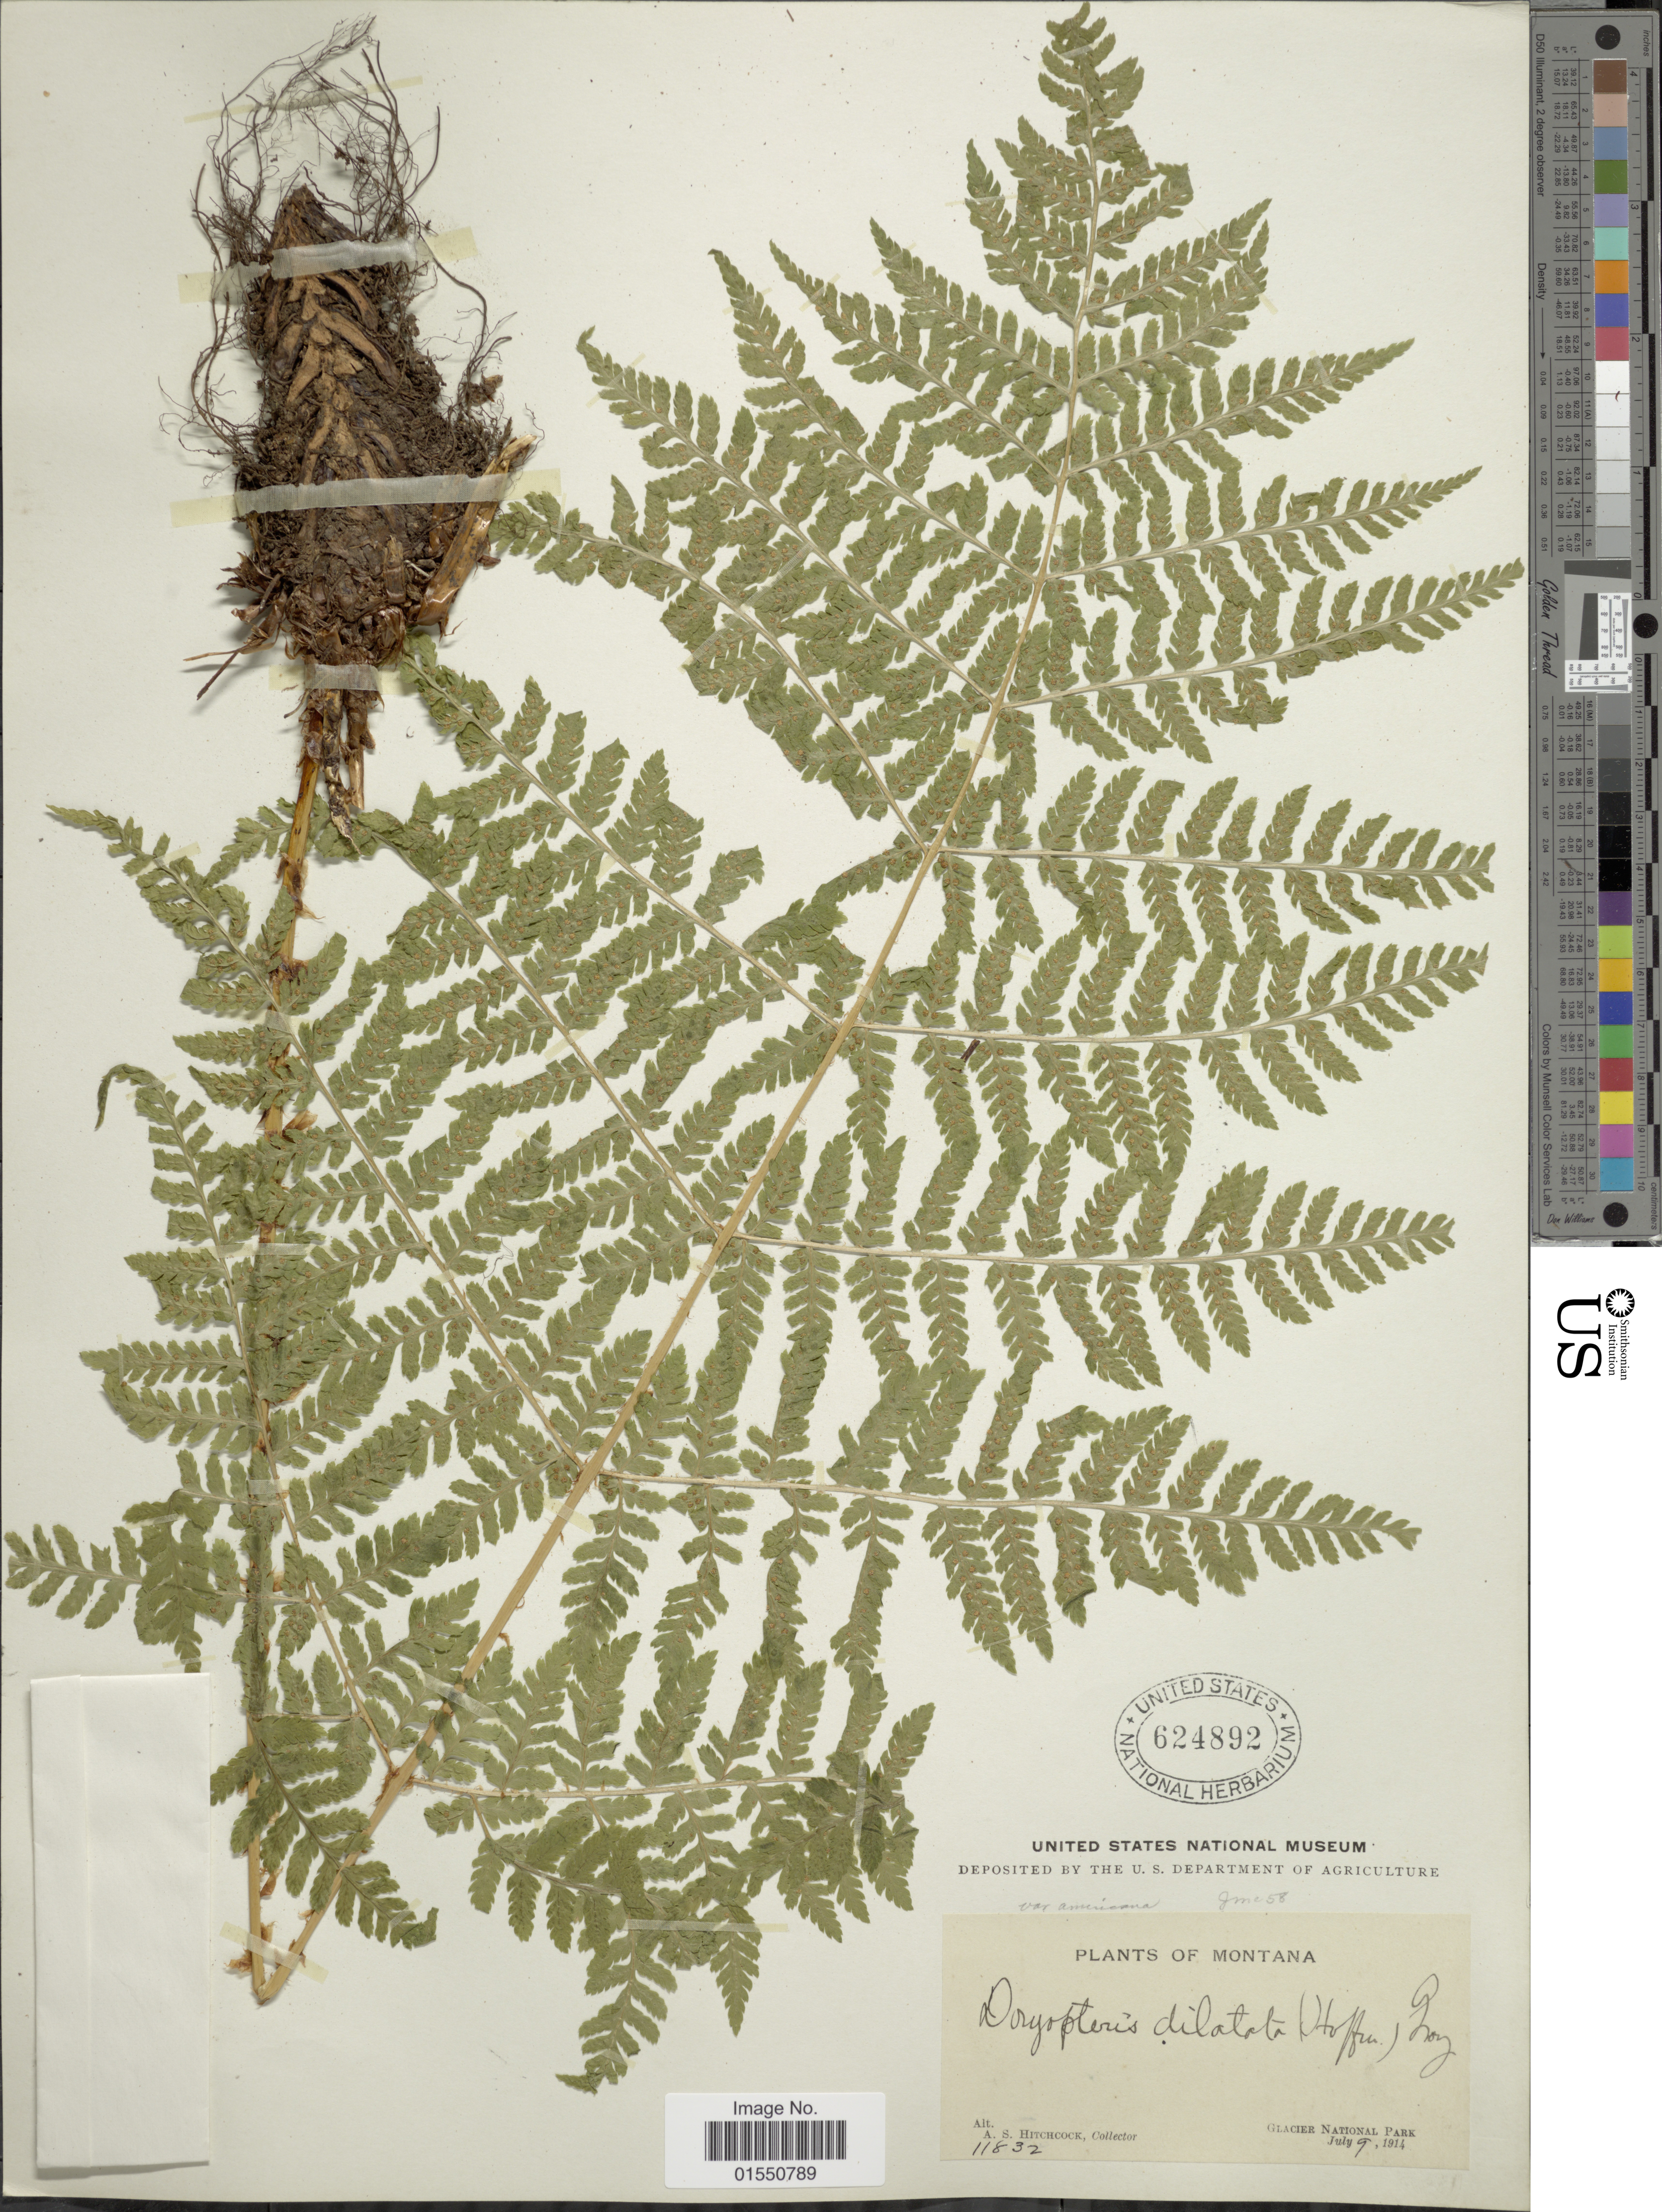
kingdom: Plantae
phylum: Tracheophyta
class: Polypodiopsida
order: Polypodiales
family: Dryopteridaceae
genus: Dryopteris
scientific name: Dryopteris expansa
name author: (C. Presl) Fraser-Jenk. & Jermy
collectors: A. S. Hitchcock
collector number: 11832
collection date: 1914-07-09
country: United States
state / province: Montana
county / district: Flathead / Glacier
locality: Glacier National Park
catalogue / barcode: US 624892